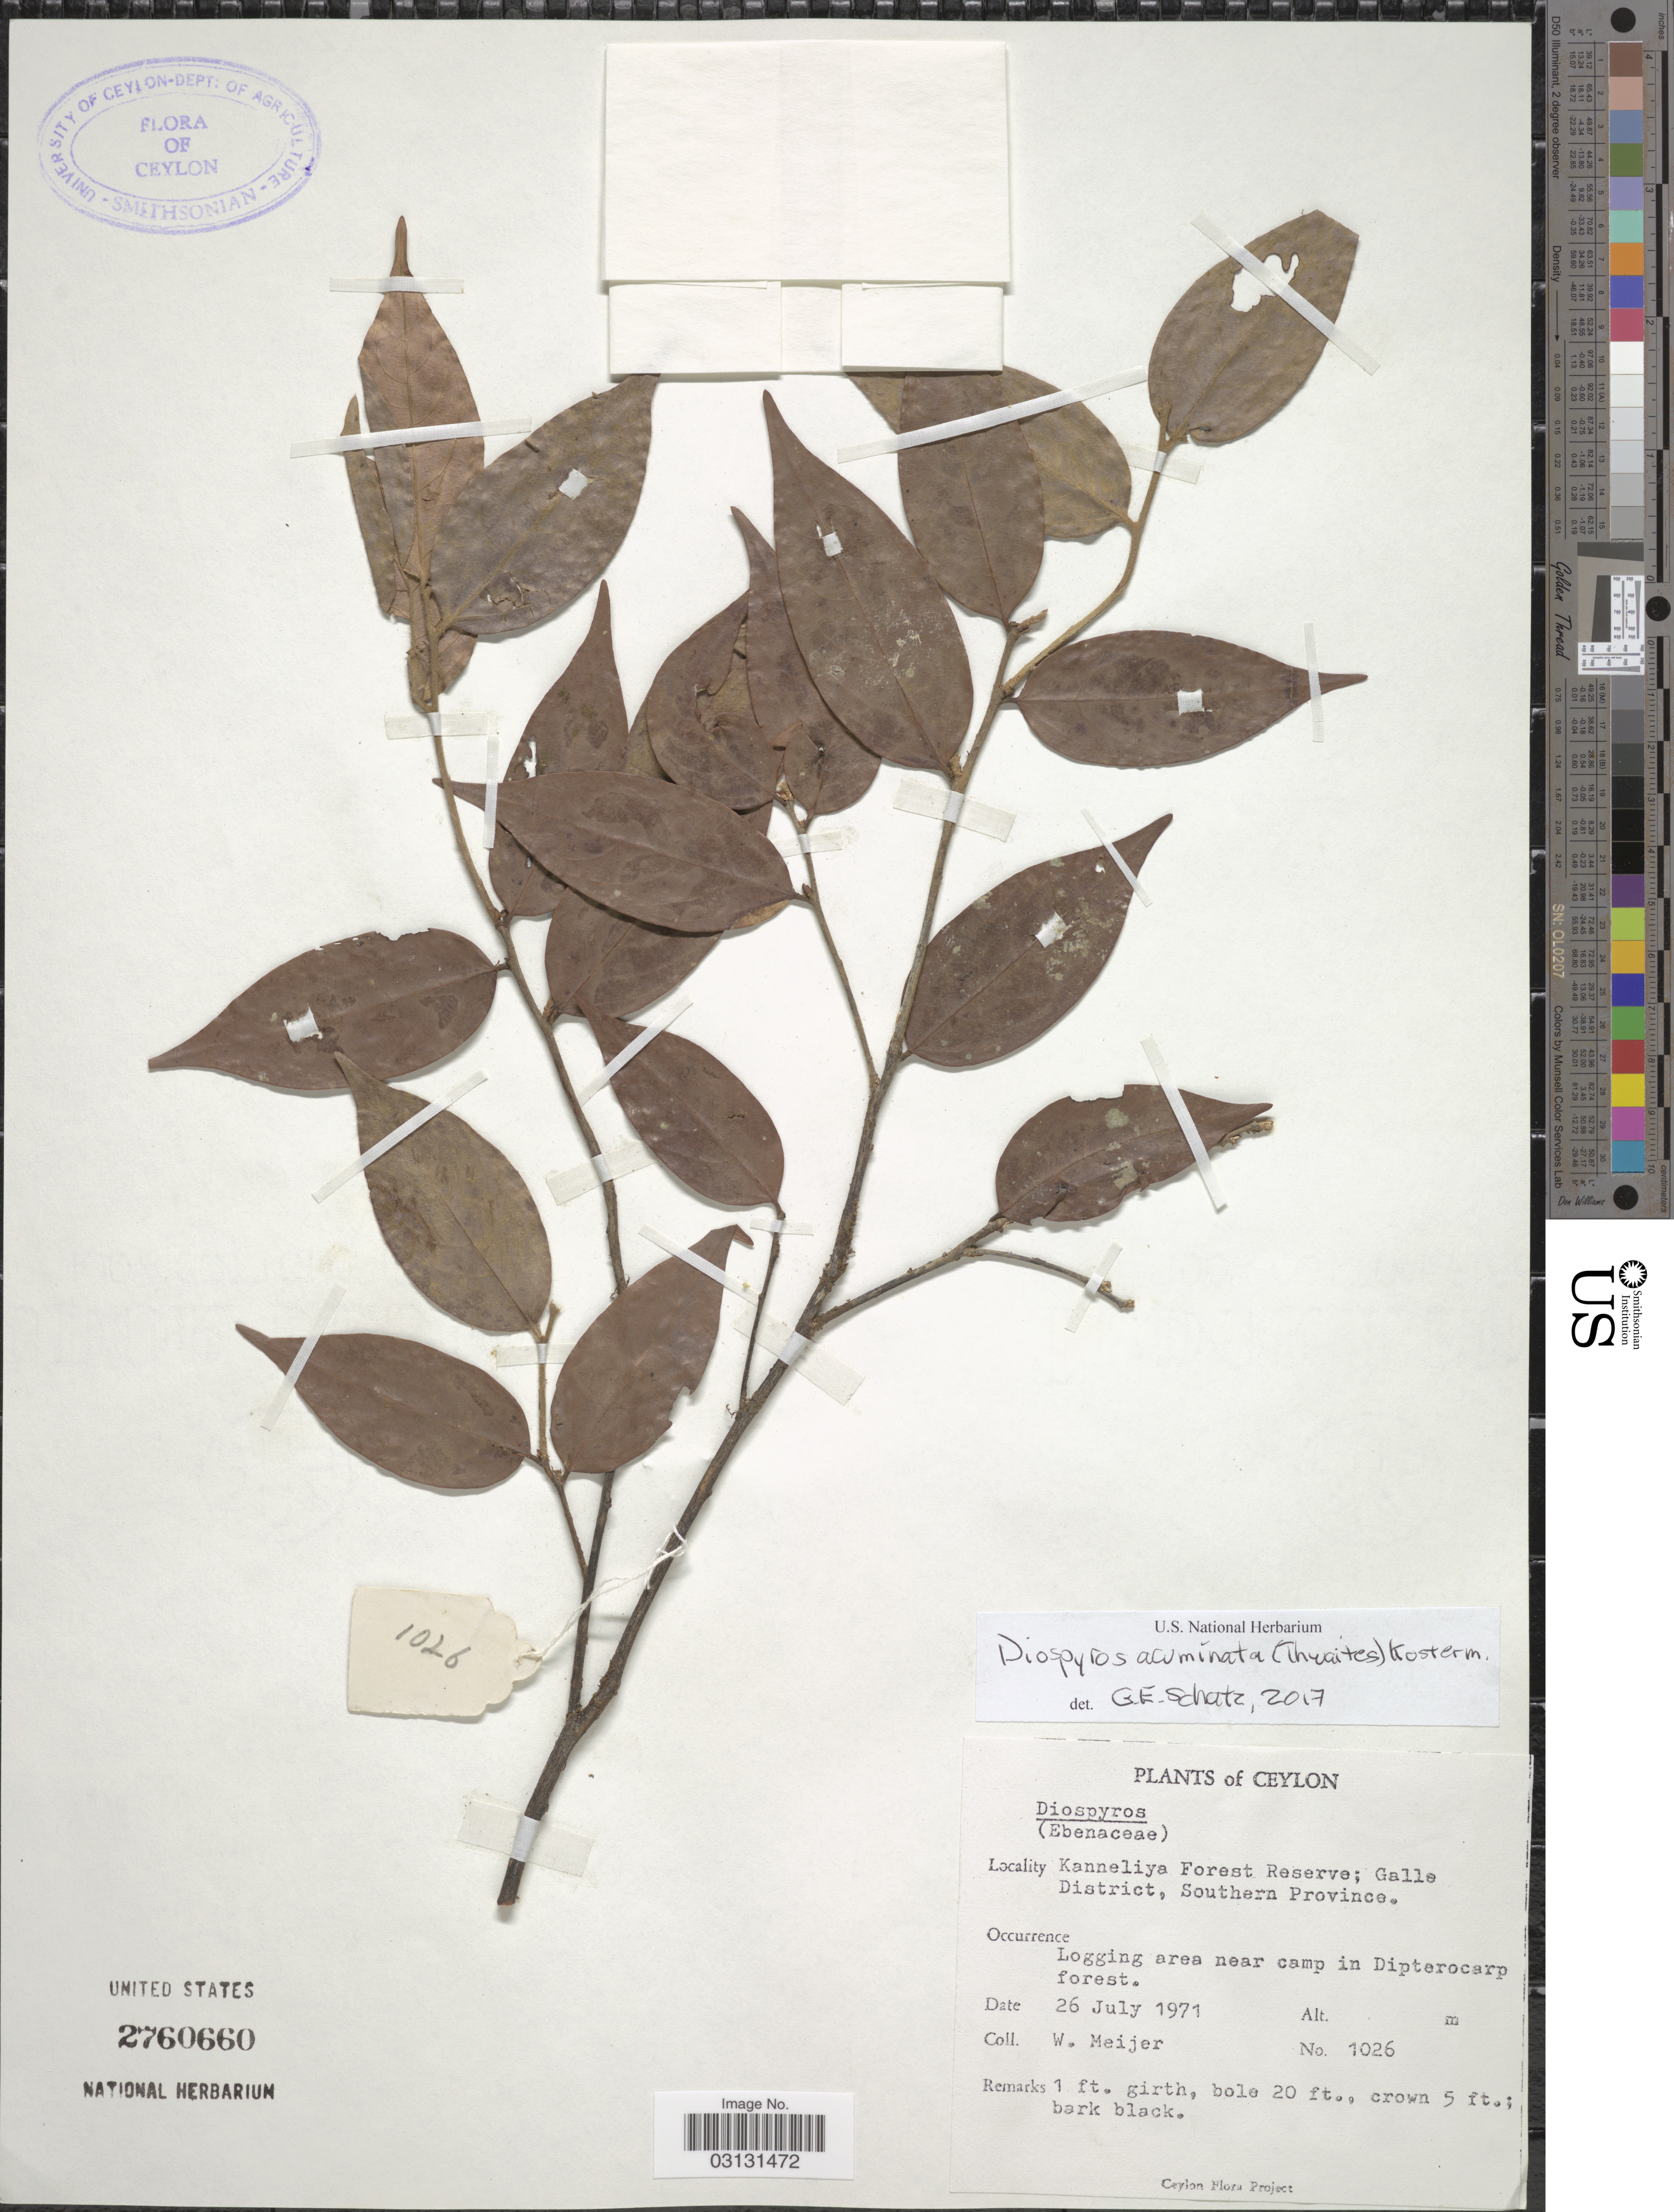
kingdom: Plantae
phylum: Tracheophyta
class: Magnoliopsida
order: Ericales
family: Ebenaceae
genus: Diospyros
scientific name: Diospyros acuminata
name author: (Thwaites) Kosterm.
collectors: W. Meijer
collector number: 1026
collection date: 1971-07-26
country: Sri Lanka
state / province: Southern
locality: Ceylon. Kanneliya Forest Reserve; Galle District. Logging area near camp in Dipterocarp forest.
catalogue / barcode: US 2760660